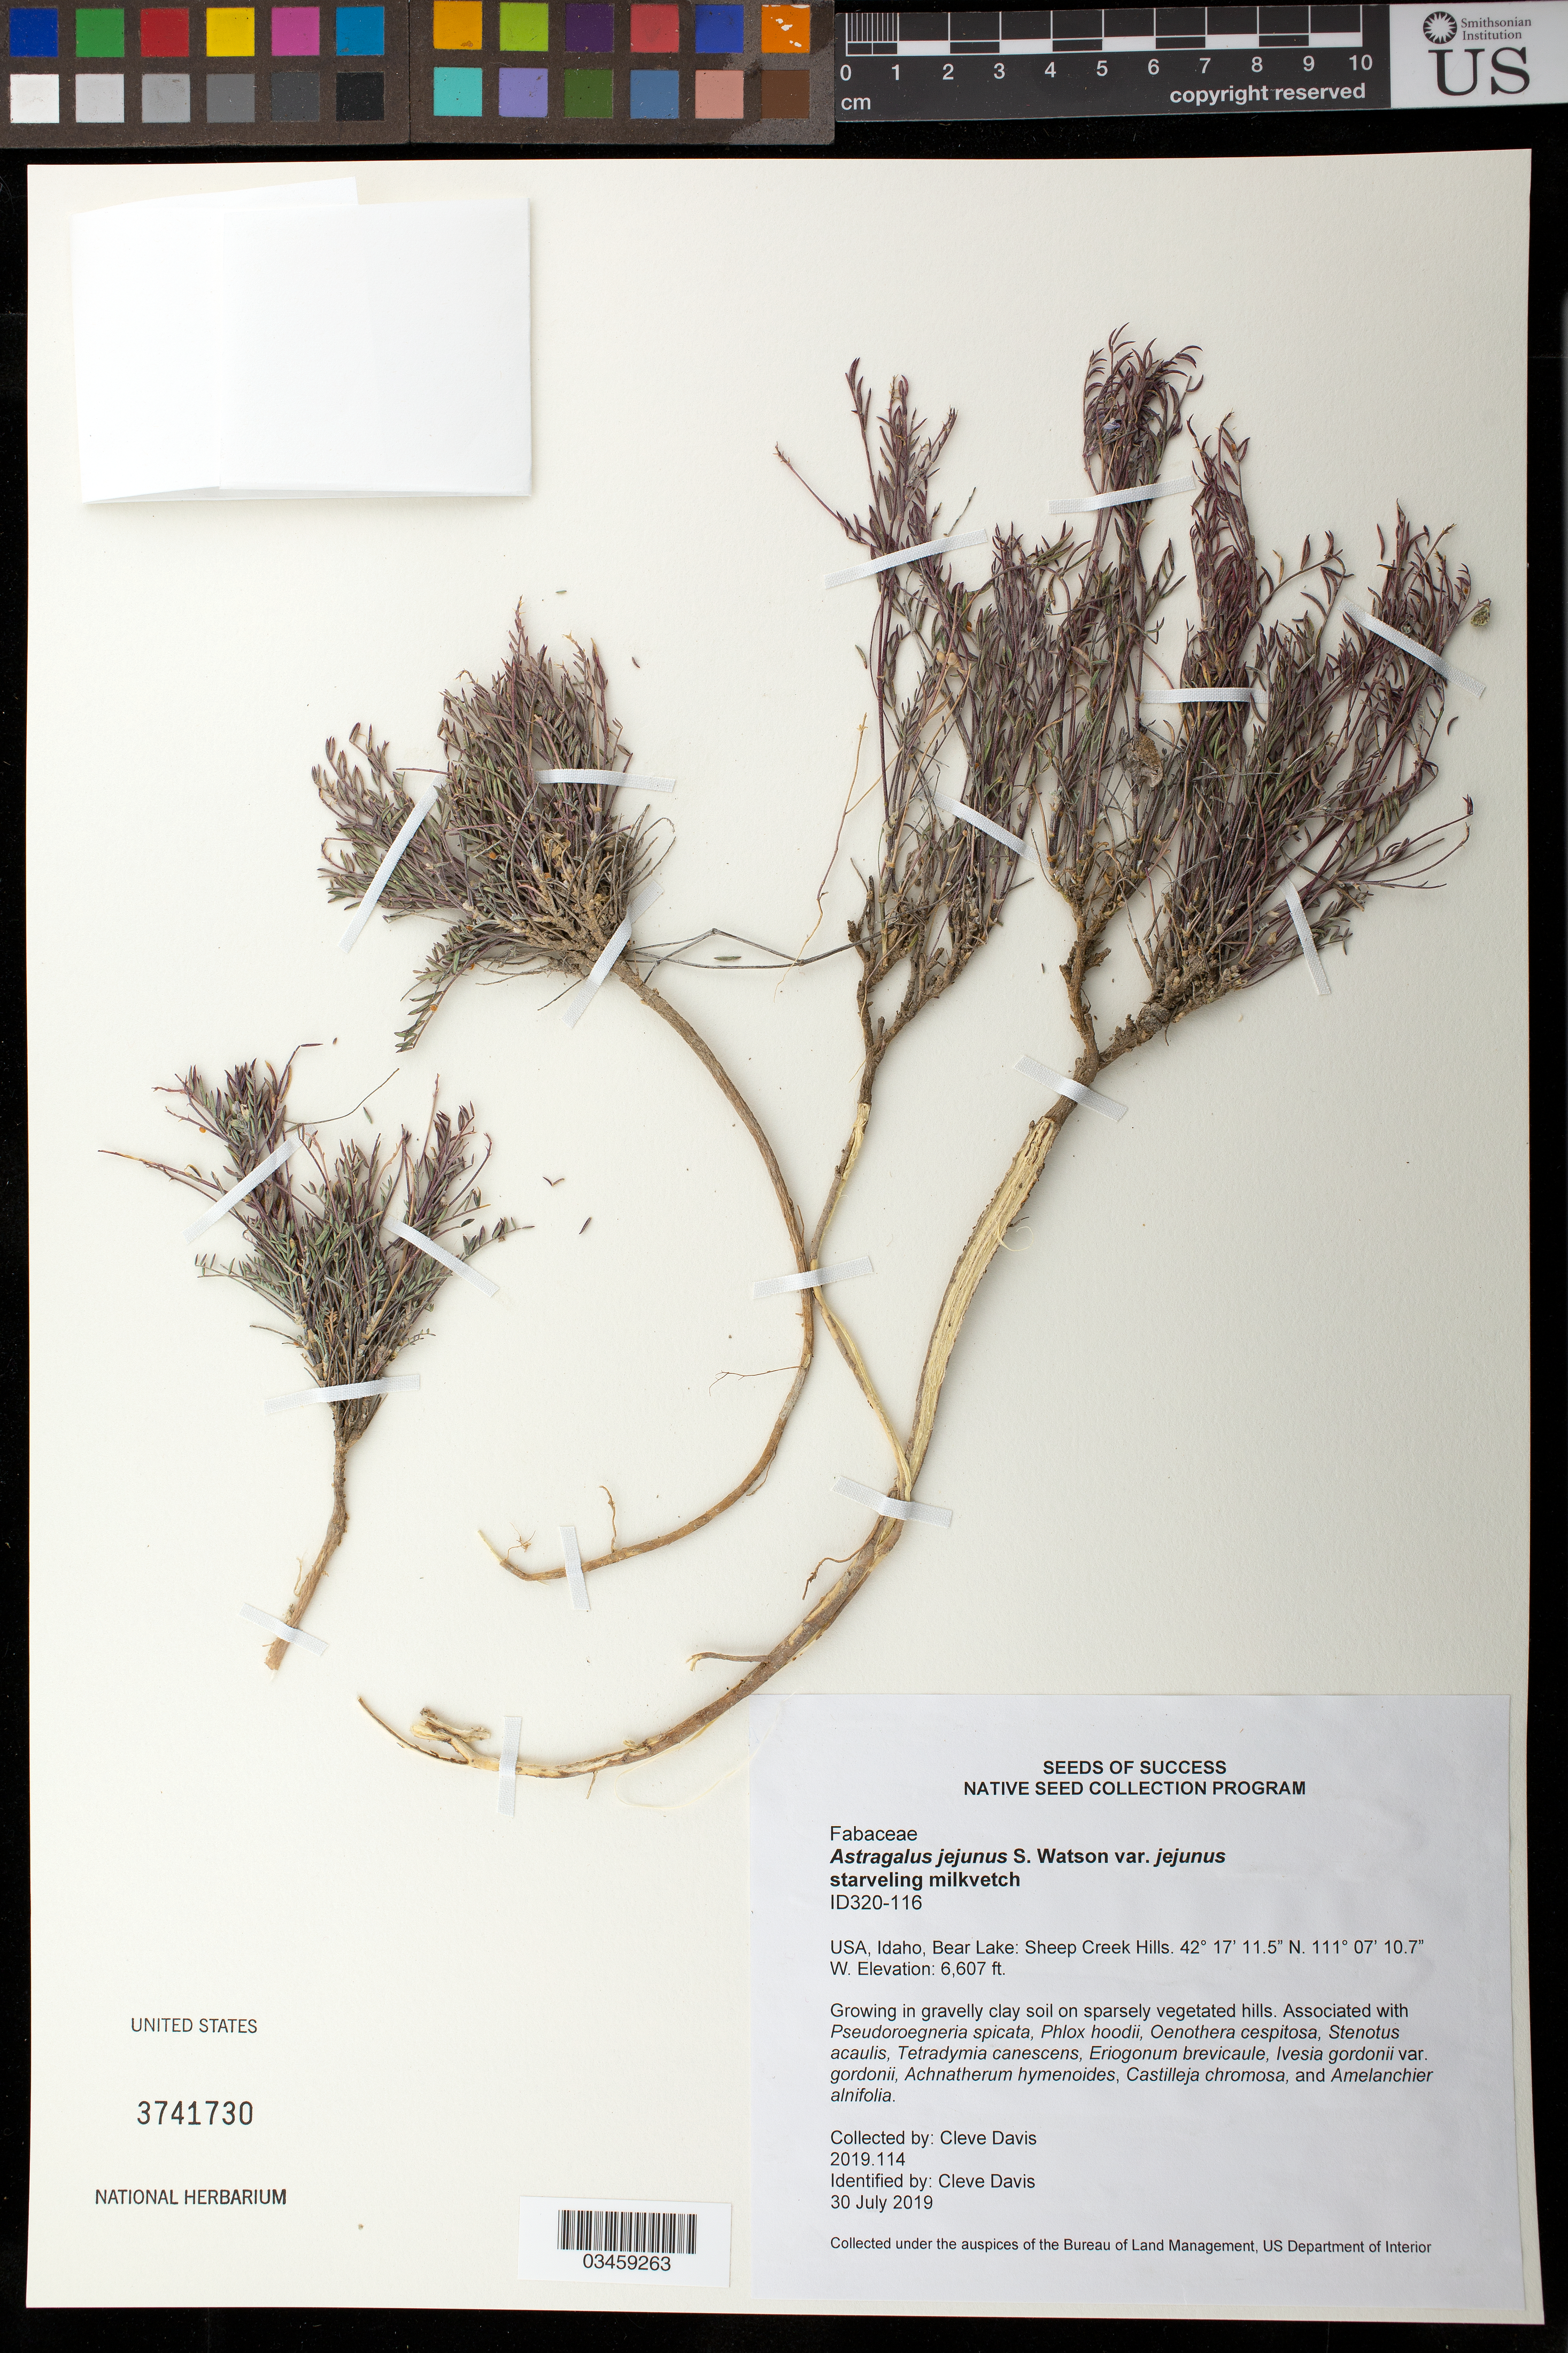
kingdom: Plantae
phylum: Tracheophyta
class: Magnoliopsida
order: Fabales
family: Fabaceae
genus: Astragalus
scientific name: Astragalus jejunus var. jejunus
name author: S. Watson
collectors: C. Davis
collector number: ID320-116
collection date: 2019-07-30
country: United States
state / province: Idaho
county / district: Bear Lake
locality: Sheep Creek Hills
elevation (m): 2014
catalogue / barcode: US 3741730